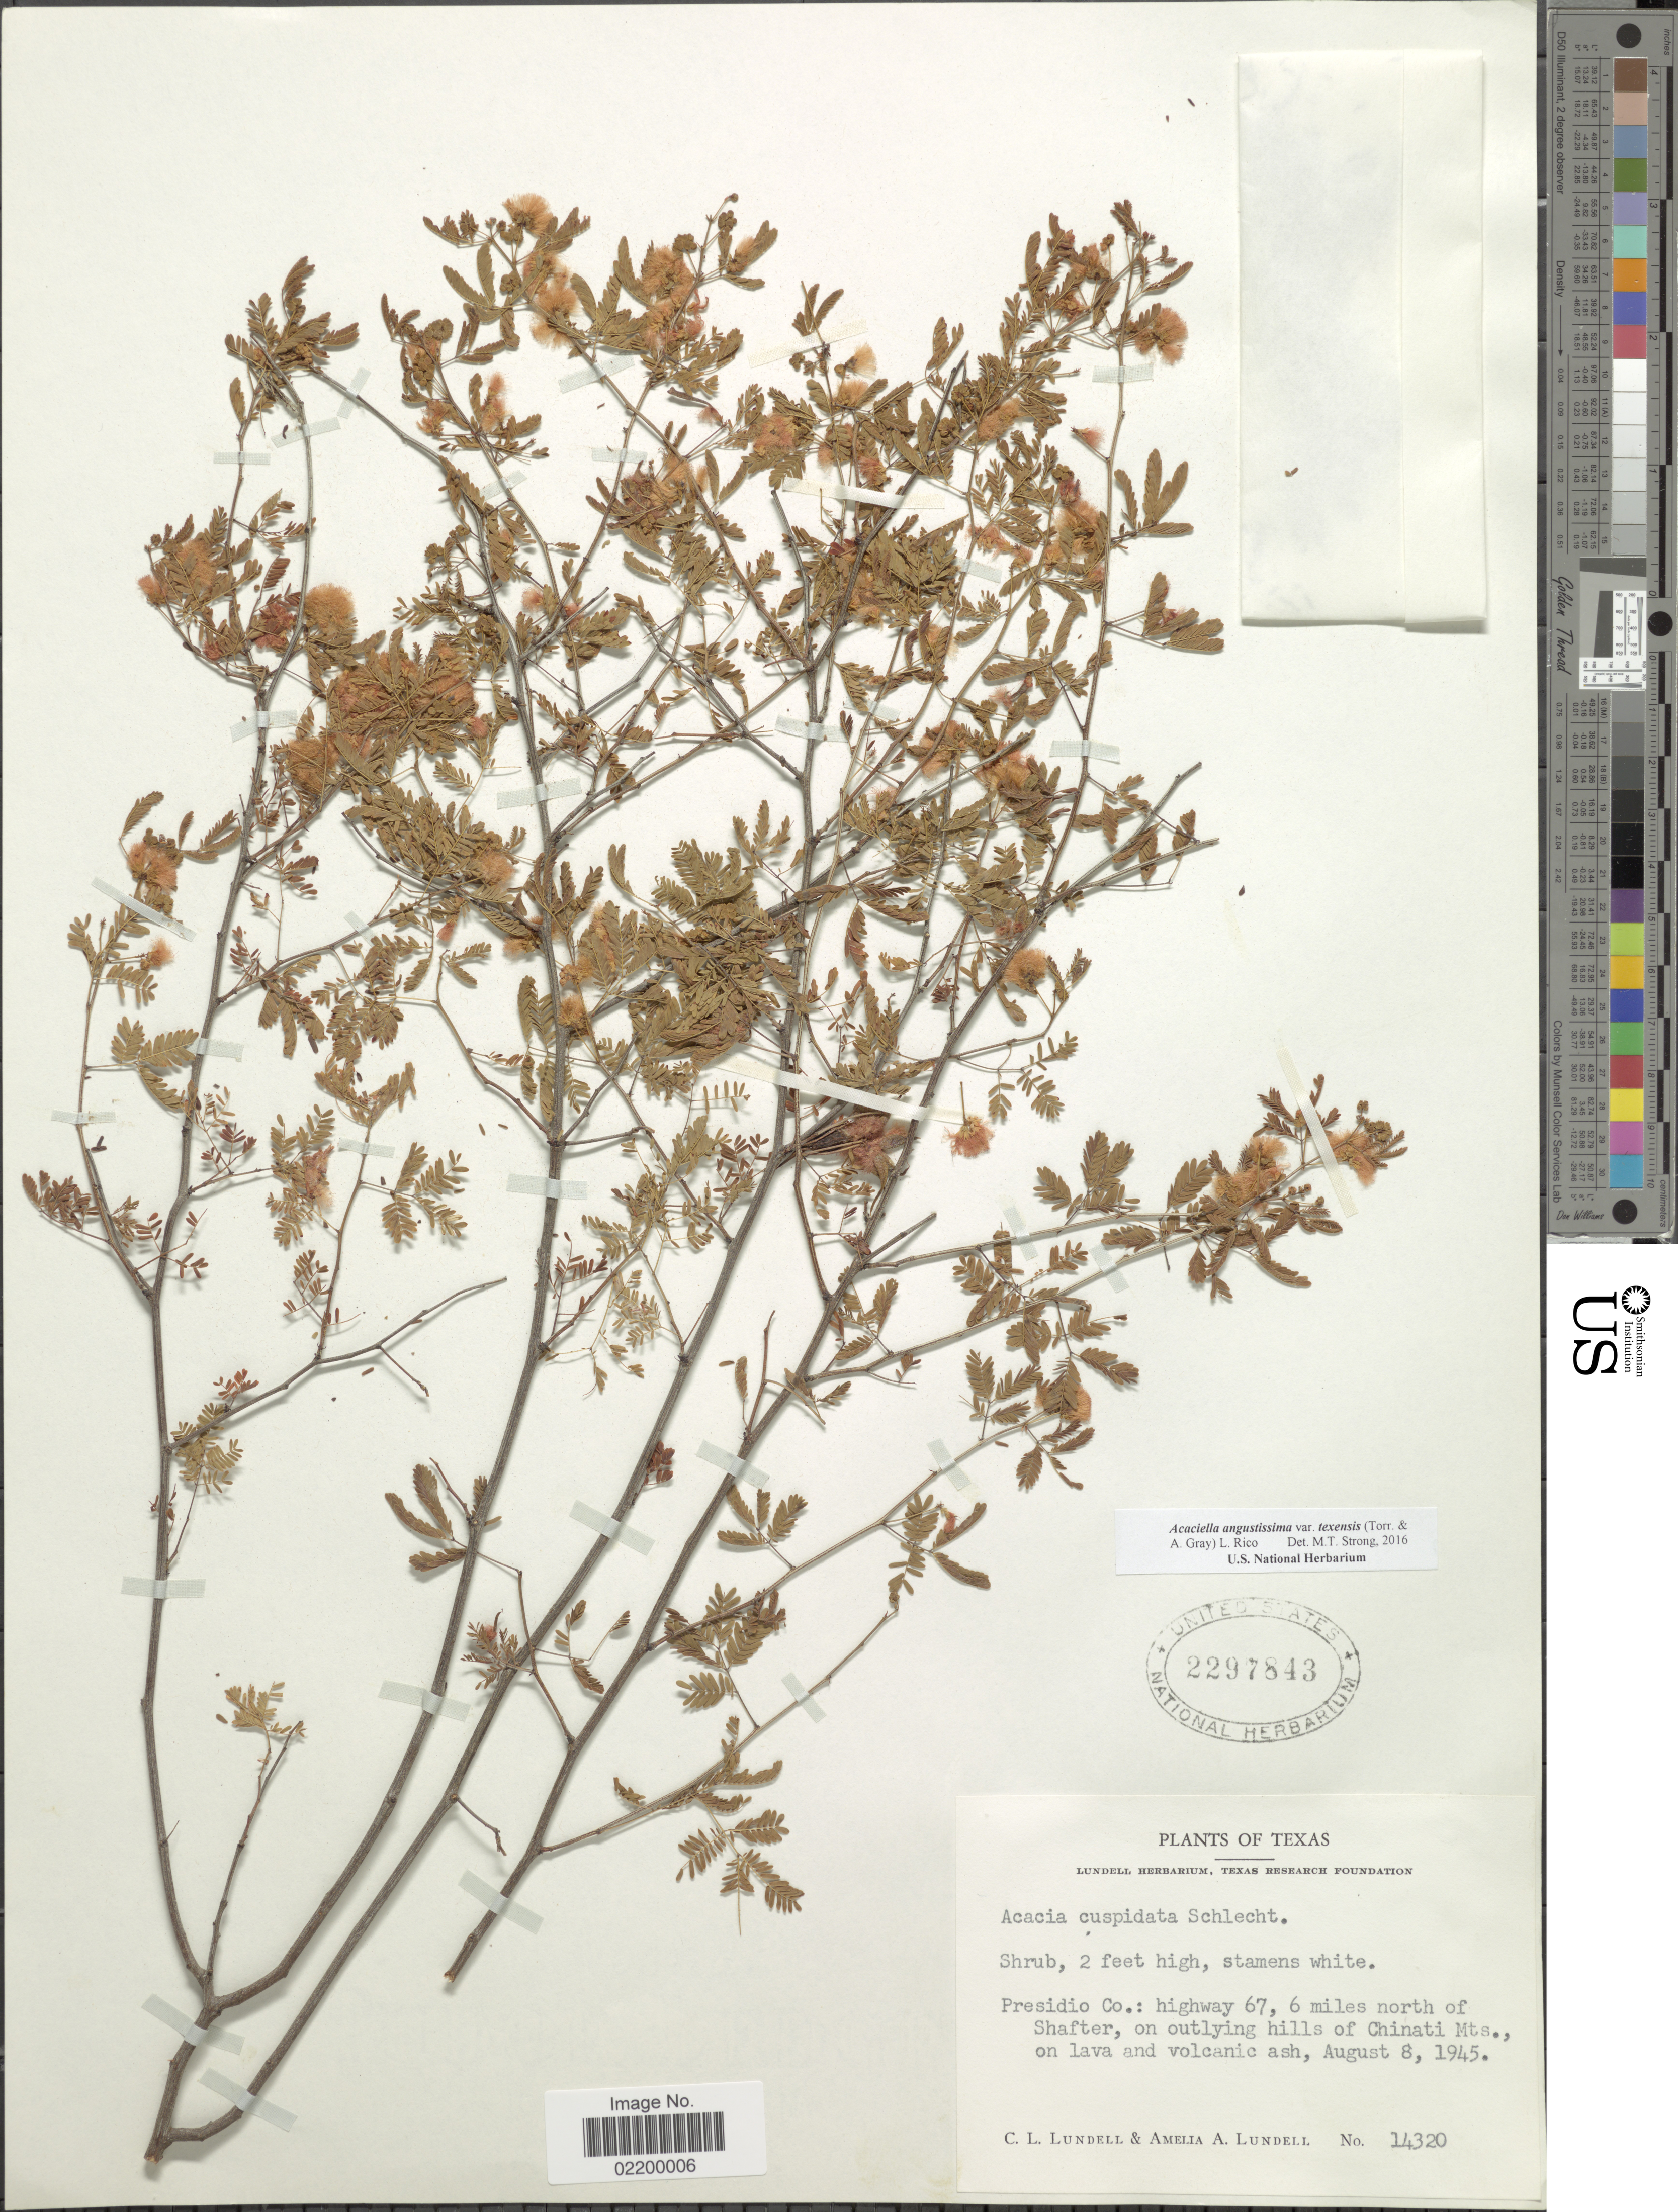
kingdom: Plantae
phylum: Tracheophyta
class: Magnoliopsida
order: Fabales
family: Fabaceae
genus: Acaciella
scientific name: Acaciella angustissima var. texensis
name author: (Nutt. ex Torr. & A. Gray) L. Rico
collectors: C. L. Lundell & A. A. Lundell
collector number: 14320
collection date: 1945-08-08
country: United States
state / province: Texas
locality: Presidio Co., highway 67, 6 miles north of Shafter, on outlying hills of Chinati Mts., on lava and volcanic ash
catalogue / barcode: US 2297843